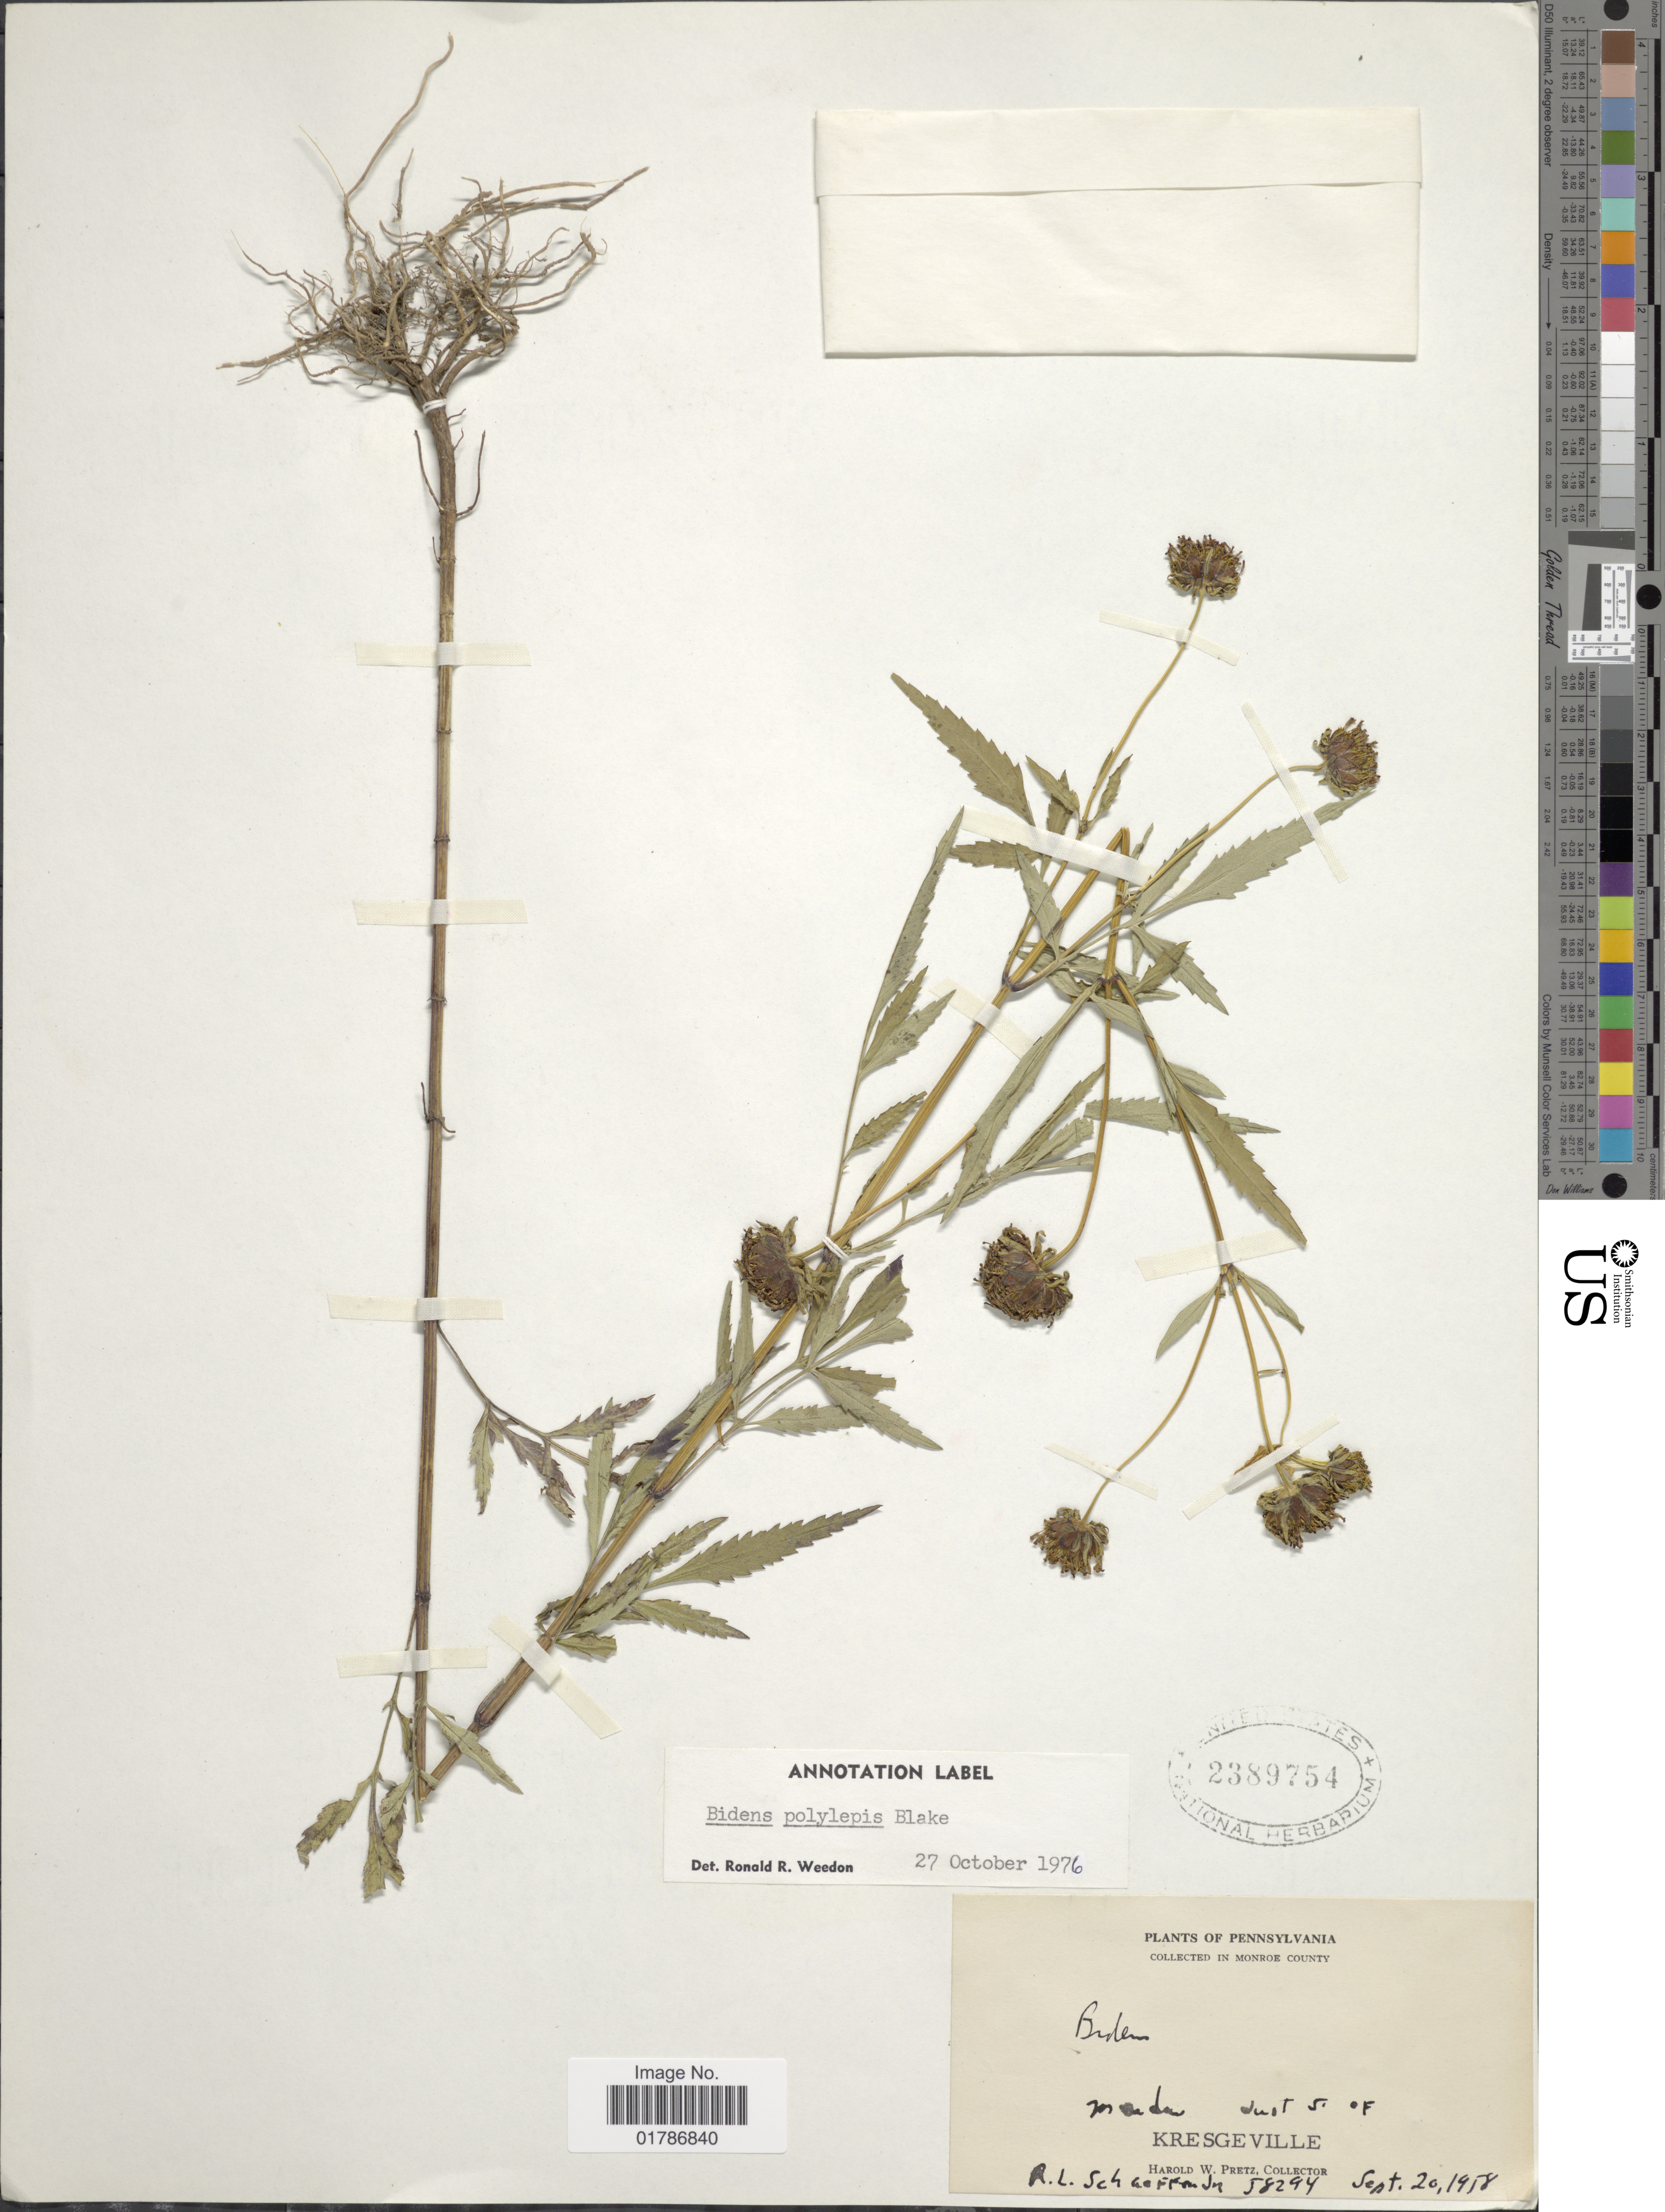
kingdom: Plantae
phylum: Tracheophyta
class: Magnoliopsida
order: Asterales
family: Asteraceae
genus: Bidens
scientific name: Bidens polylepis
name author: S.F. Blake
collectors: H. W. Pretz & R. L. Schaeffer Jr.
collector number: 58294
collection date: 1918-09-20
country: United States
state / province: Pennsylvania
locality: In Monroe County, Kresgeville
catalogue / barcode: US 2389754